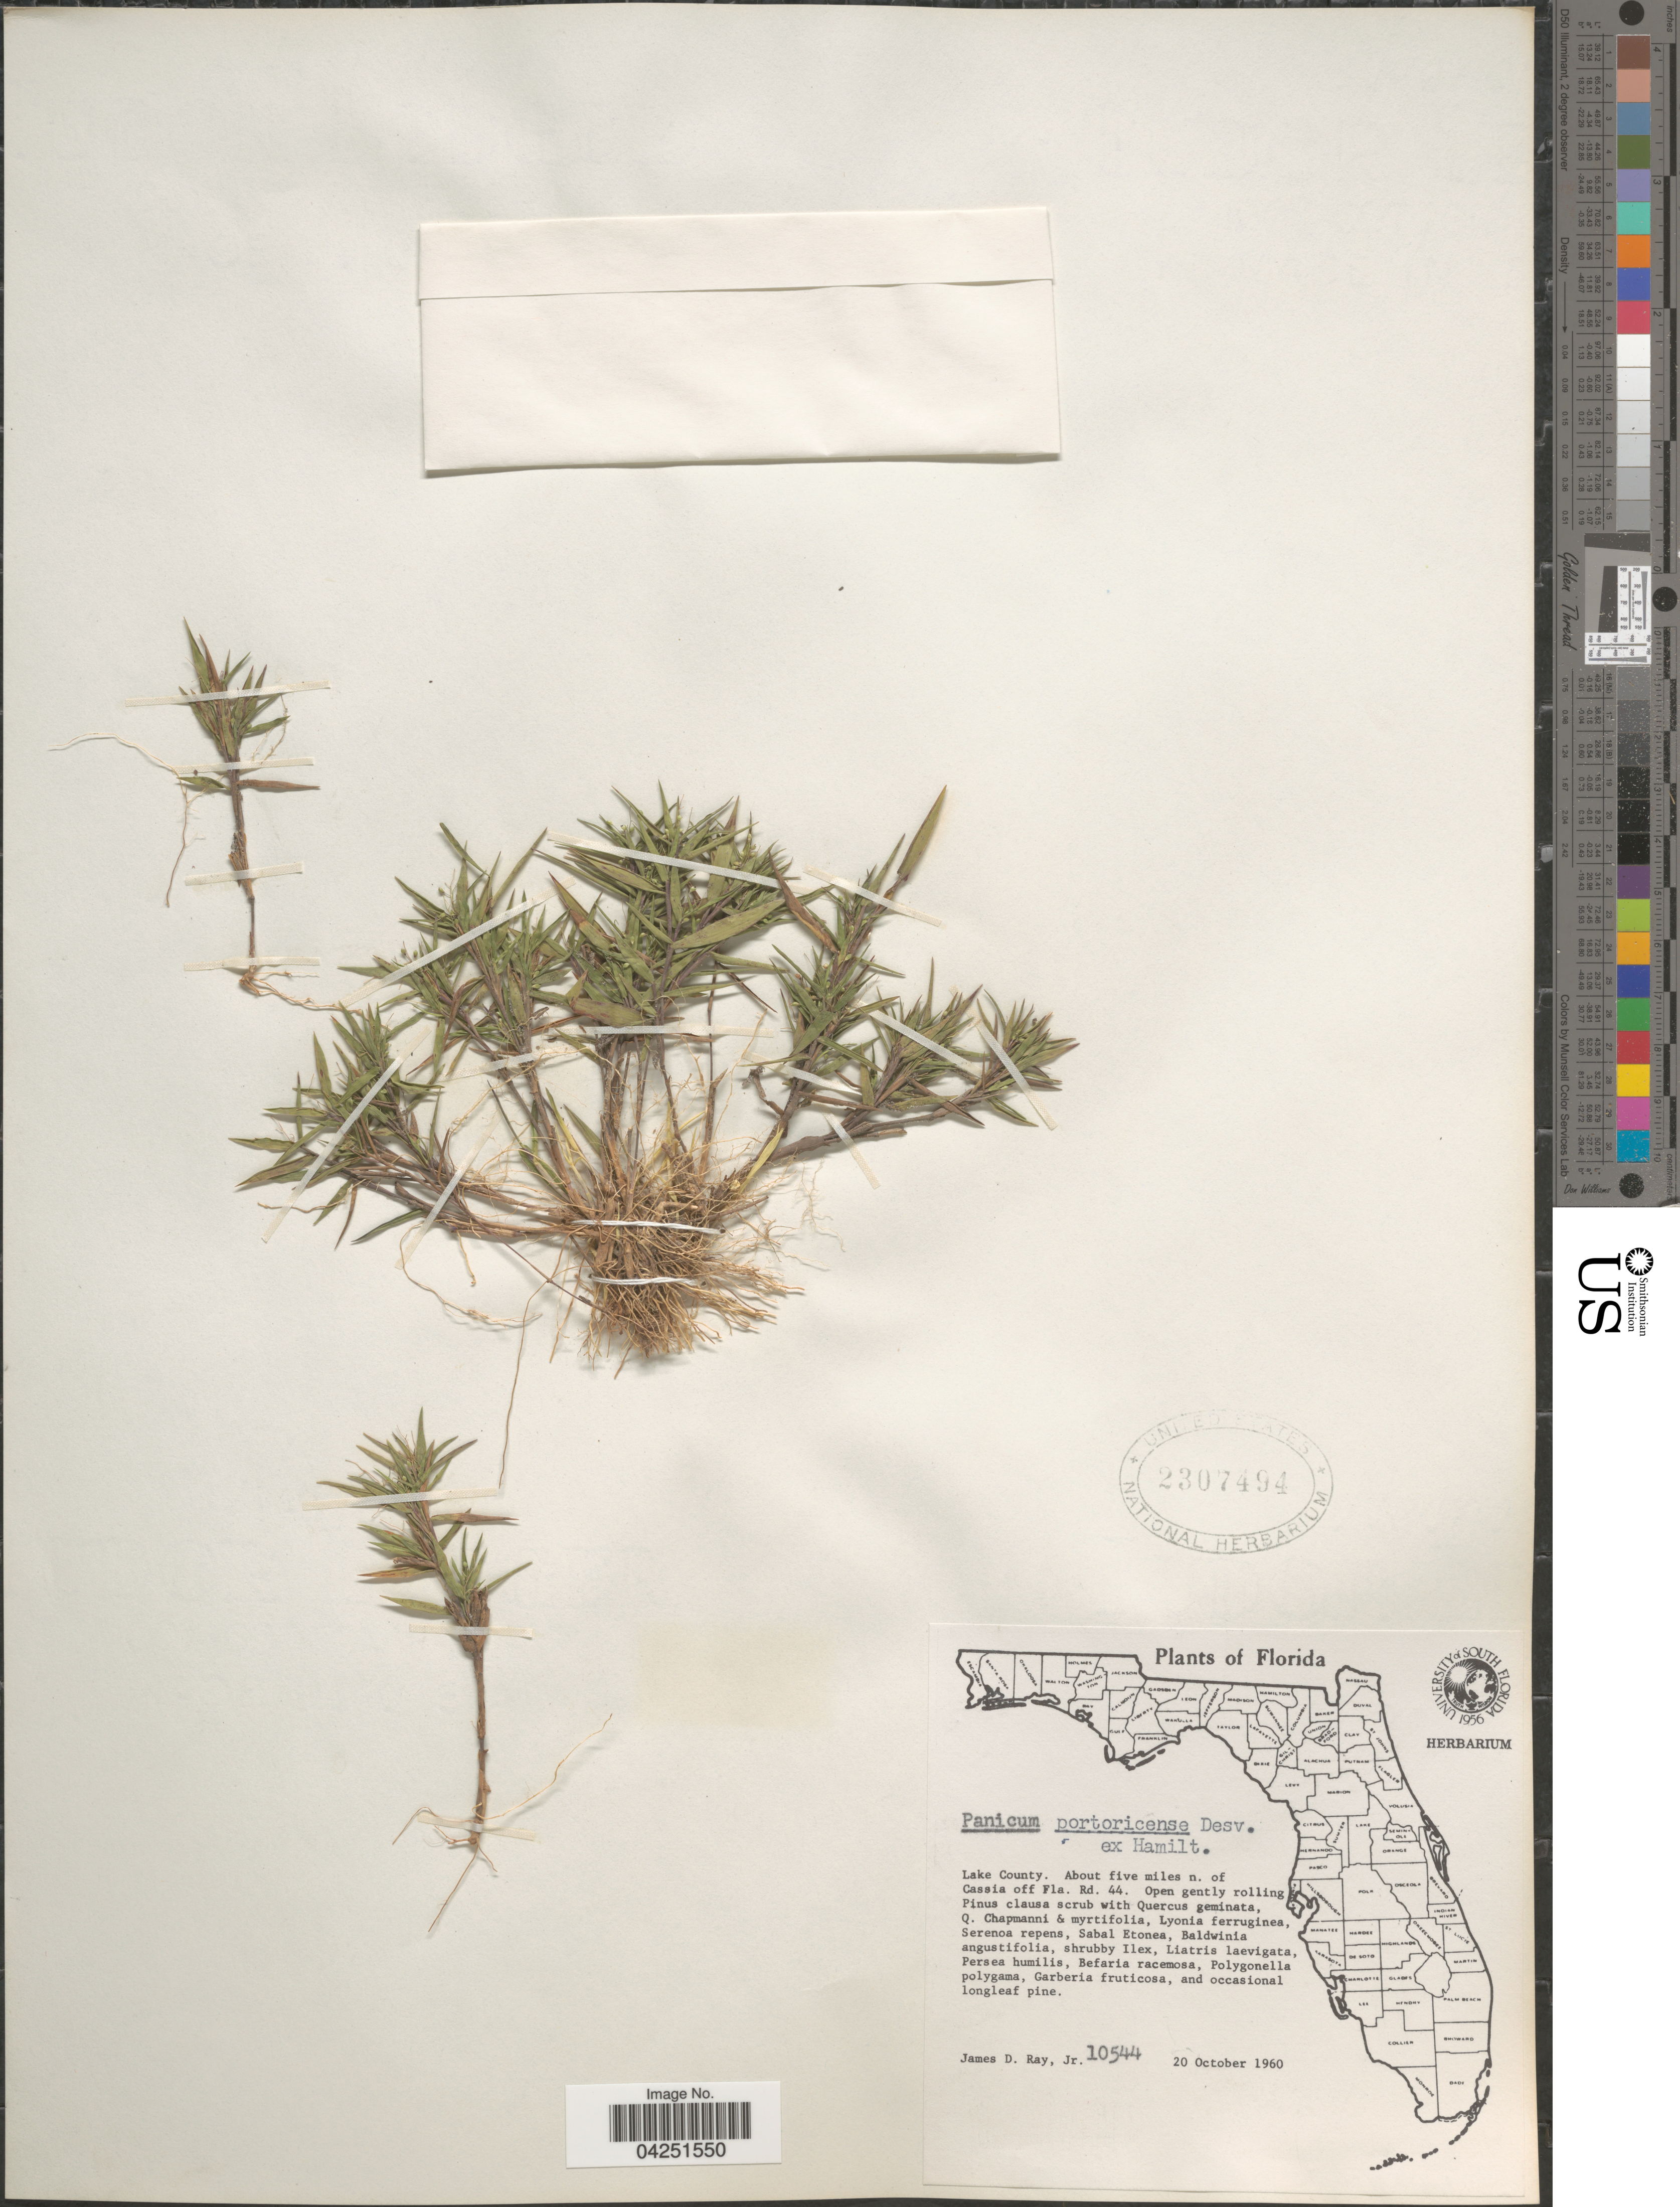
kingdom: Plantae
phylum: Tracheophyta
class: Liliopsida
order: Poales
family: Poaceae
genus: Dichanthelium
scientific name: Dichanthelium acuminatum var. acuminatum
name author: (Sw.) Gould & C.A. Clark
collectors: J. D. Ray Jr.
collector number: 10544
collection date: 1960-10-20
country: United States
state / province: Florida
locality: Lake County. About five miles n. of Cassia off Fla. Rd. 44.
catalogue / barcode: US 2307494